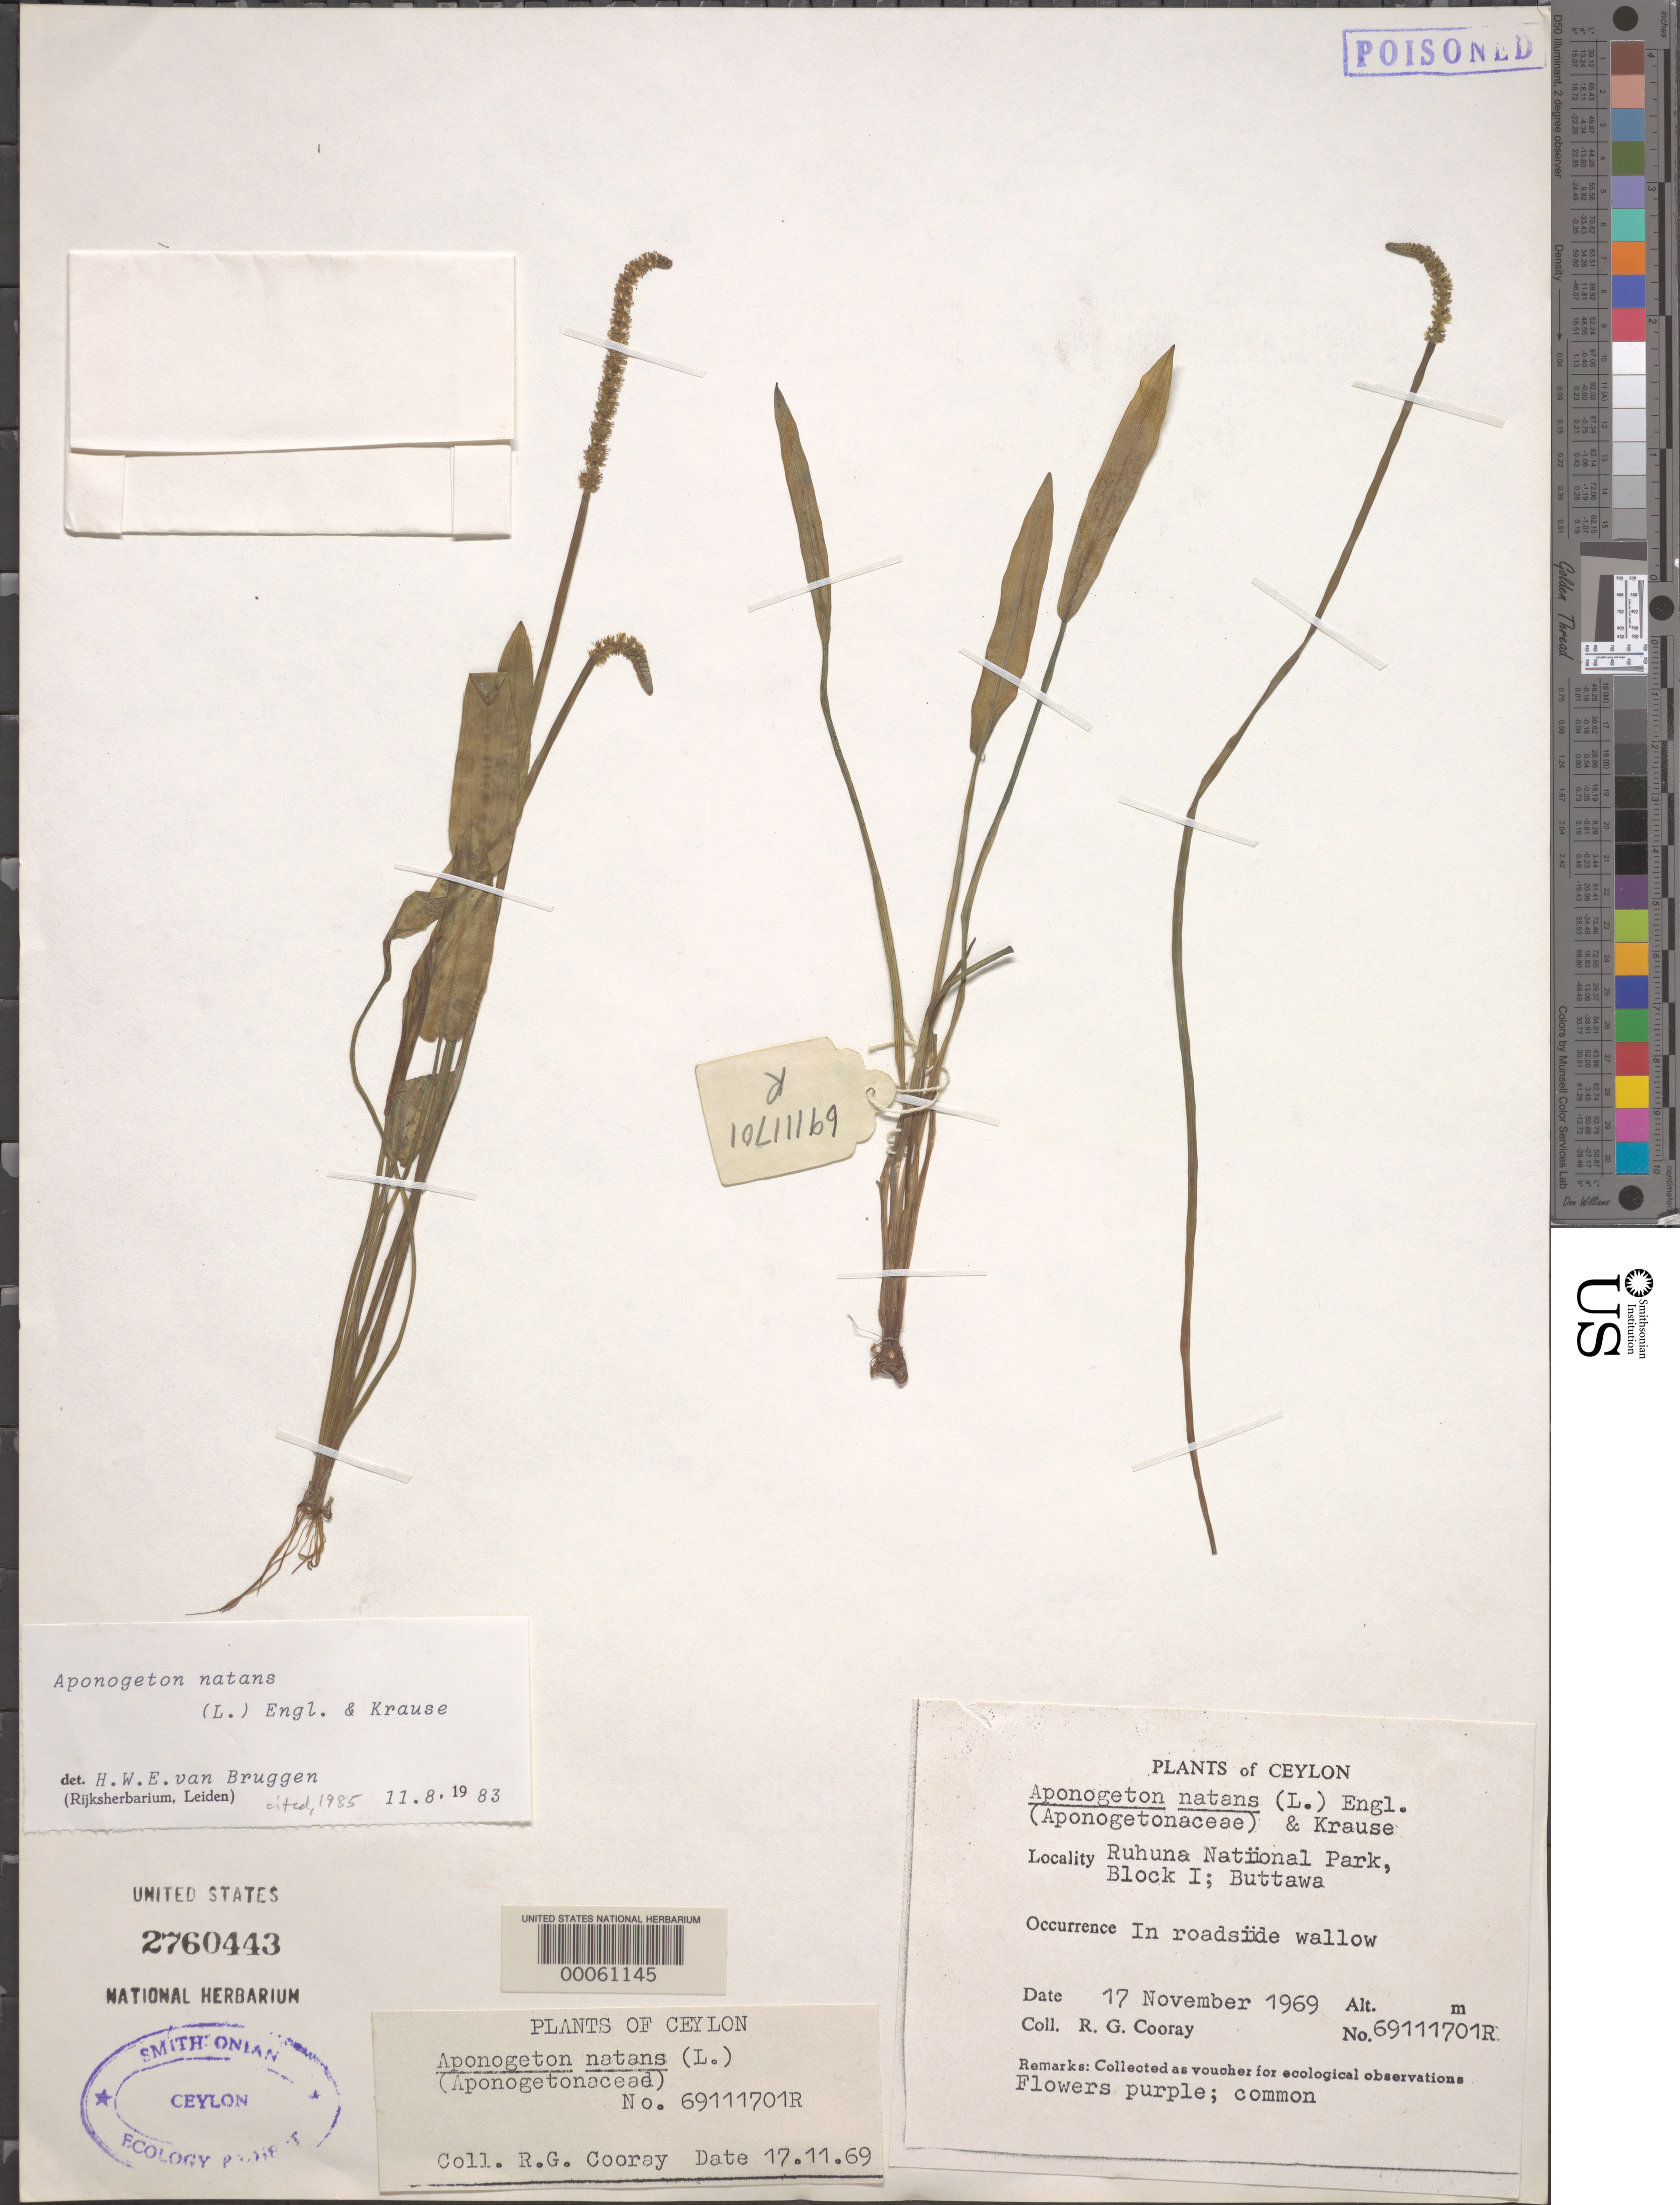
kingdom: Plantae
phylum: Tracheophyta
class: Liliopsida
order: Alismatales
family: Aponogetonaceae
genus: Aponogeton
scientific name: Aponogeton natans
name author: Engl. & K. Krause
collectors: R. Cooray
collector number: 69111701r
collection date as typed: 17 Nov 1969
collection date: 1969-11-17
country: Sri Lanka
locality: Ruhuna national park, block 1; buttawa.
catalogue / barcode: US 2760443